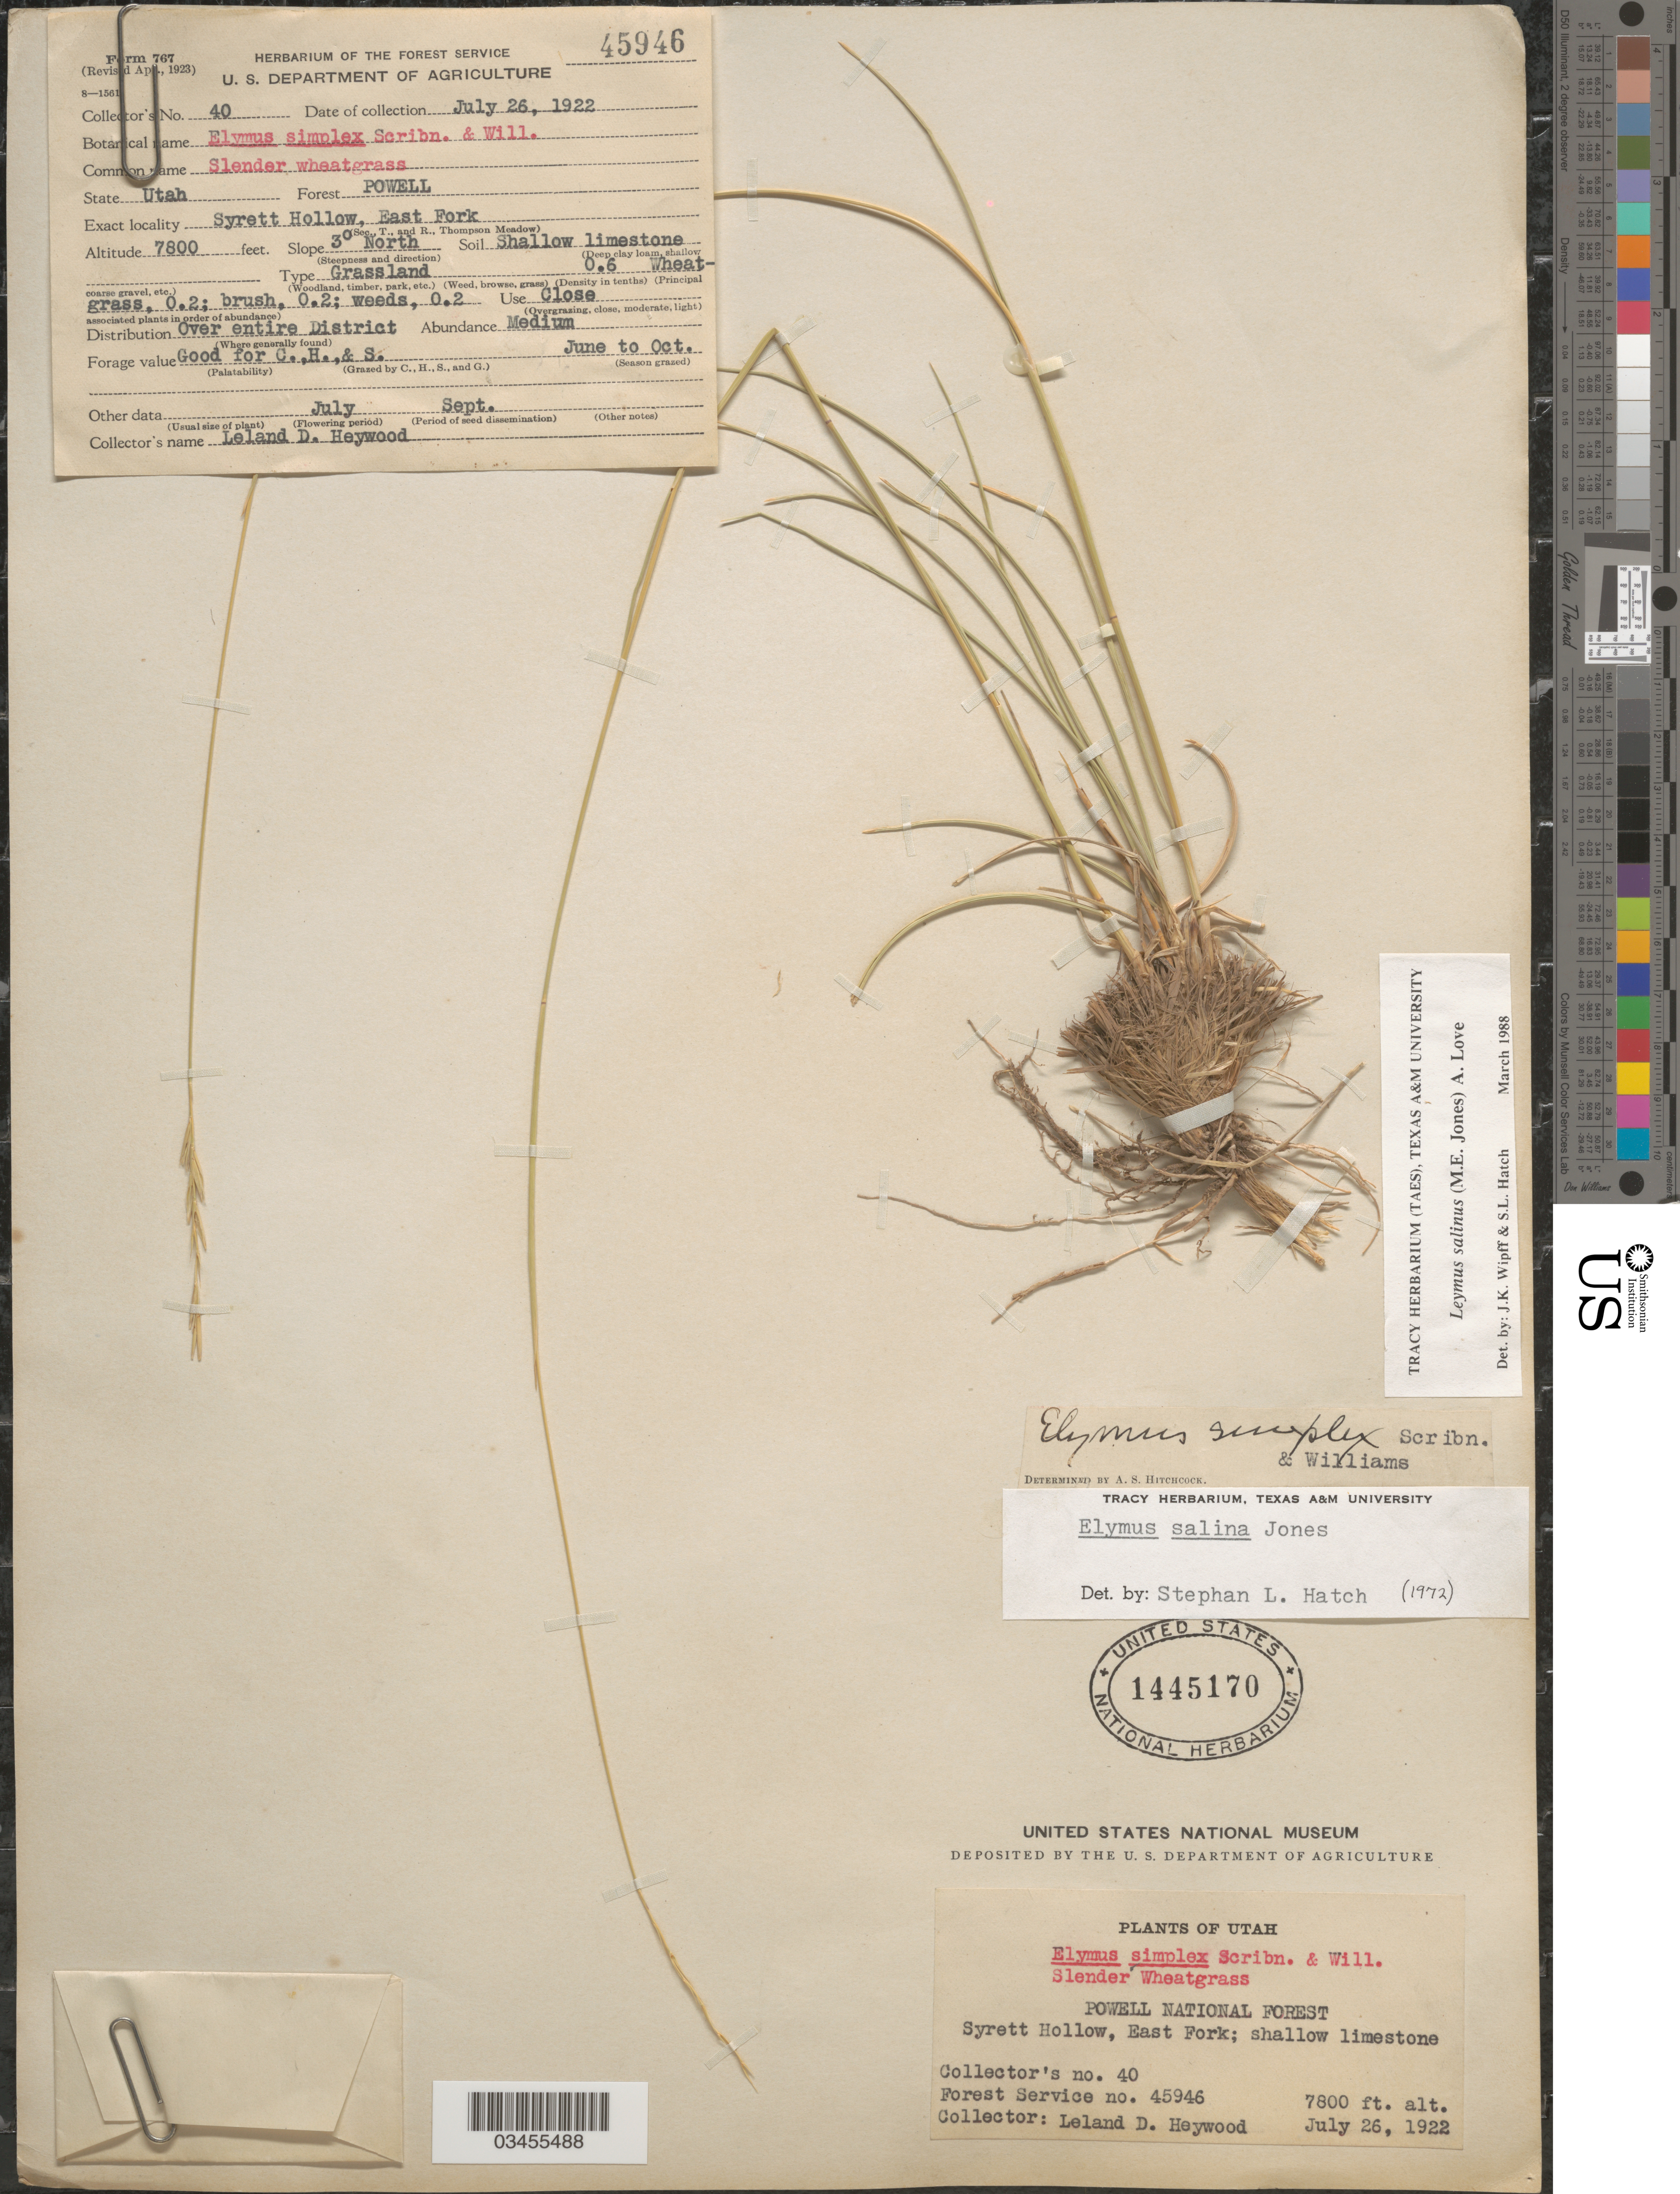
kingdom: Plantae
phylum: Tracheophyta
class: Liliopsida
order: Poales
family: Poaceae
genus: Leymus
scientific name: Leymus salina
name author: (M.E. Jones) Á. Löve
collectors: L. Heywood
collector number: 40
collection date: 1922-07-26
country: United States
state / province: Utah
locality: Powell National Forest. Syrett Hollow, East Fork.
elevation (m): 2377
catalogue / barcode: US 1445170